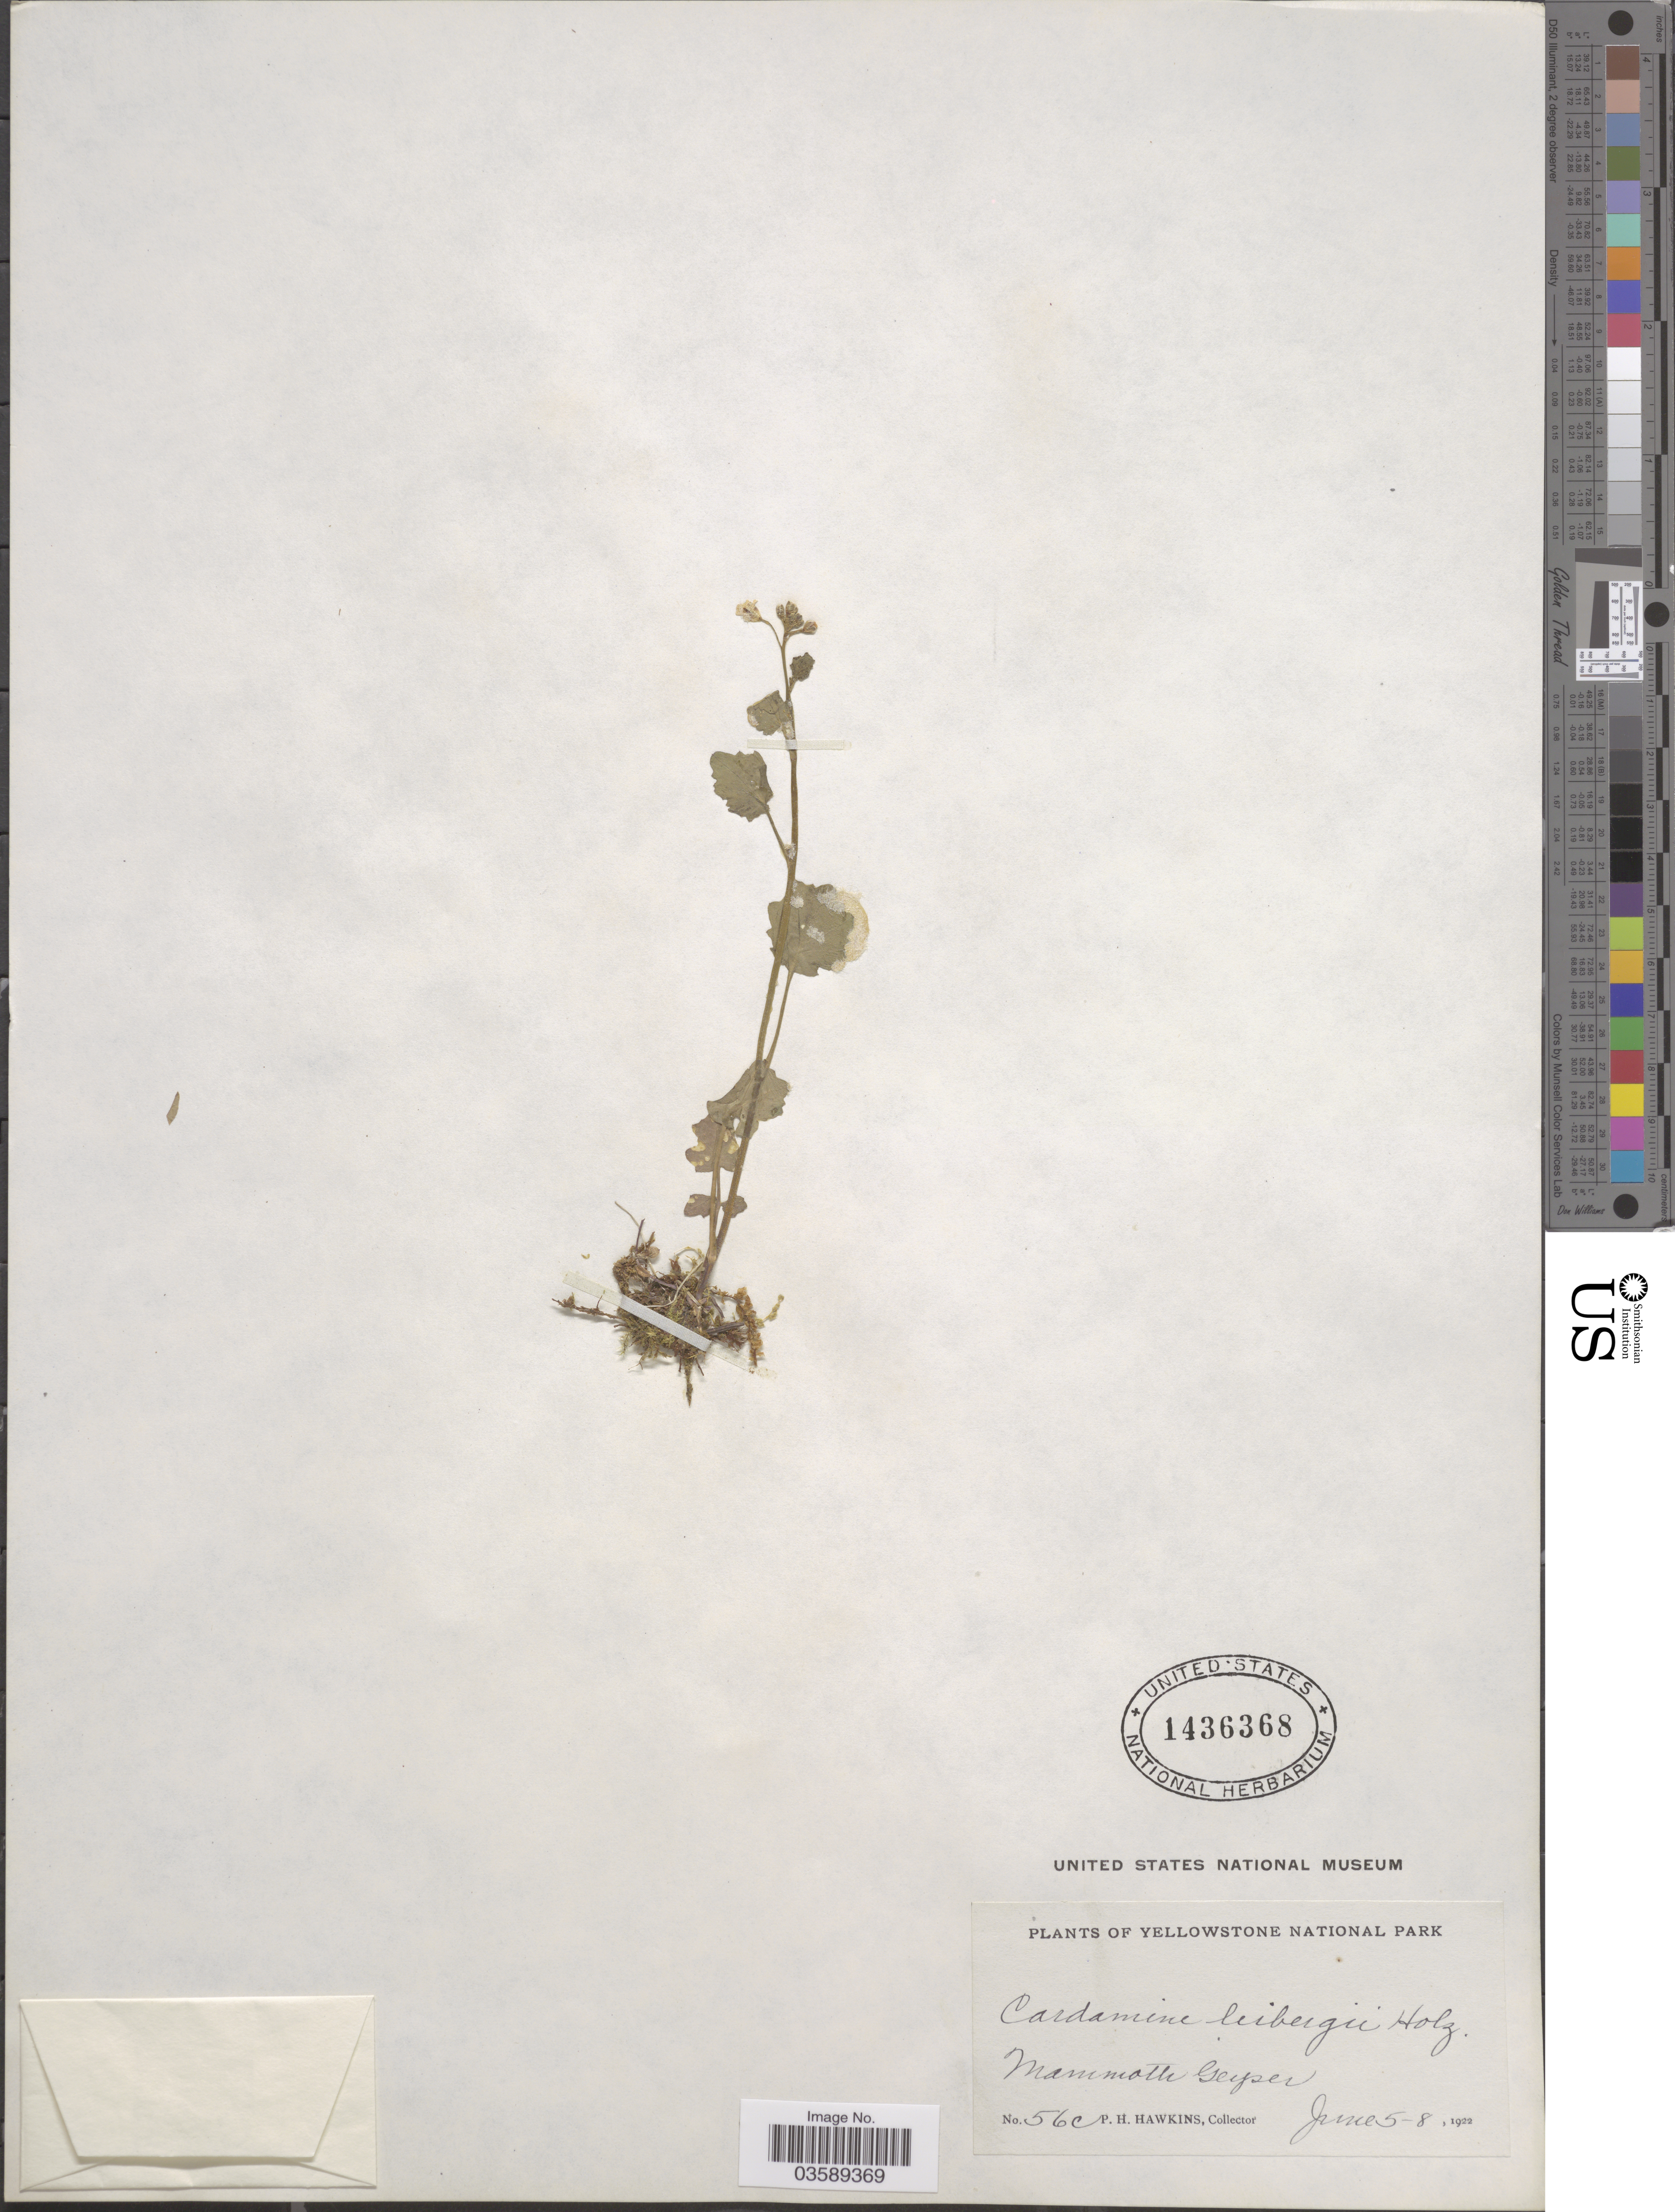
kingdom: Plantae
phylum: Tracheophyta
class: Magnoliopsida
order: Brassicales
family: Brassicaceae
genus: Cardamine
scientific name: Cardamine leibergii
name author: Holz.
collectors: P. Hawkins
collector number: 56c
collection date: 1922-06-05/1922-06-08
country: United States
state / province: Wyoming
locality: Yellowstone National Park. Mammoth Geyser.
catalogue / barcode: US 1436368